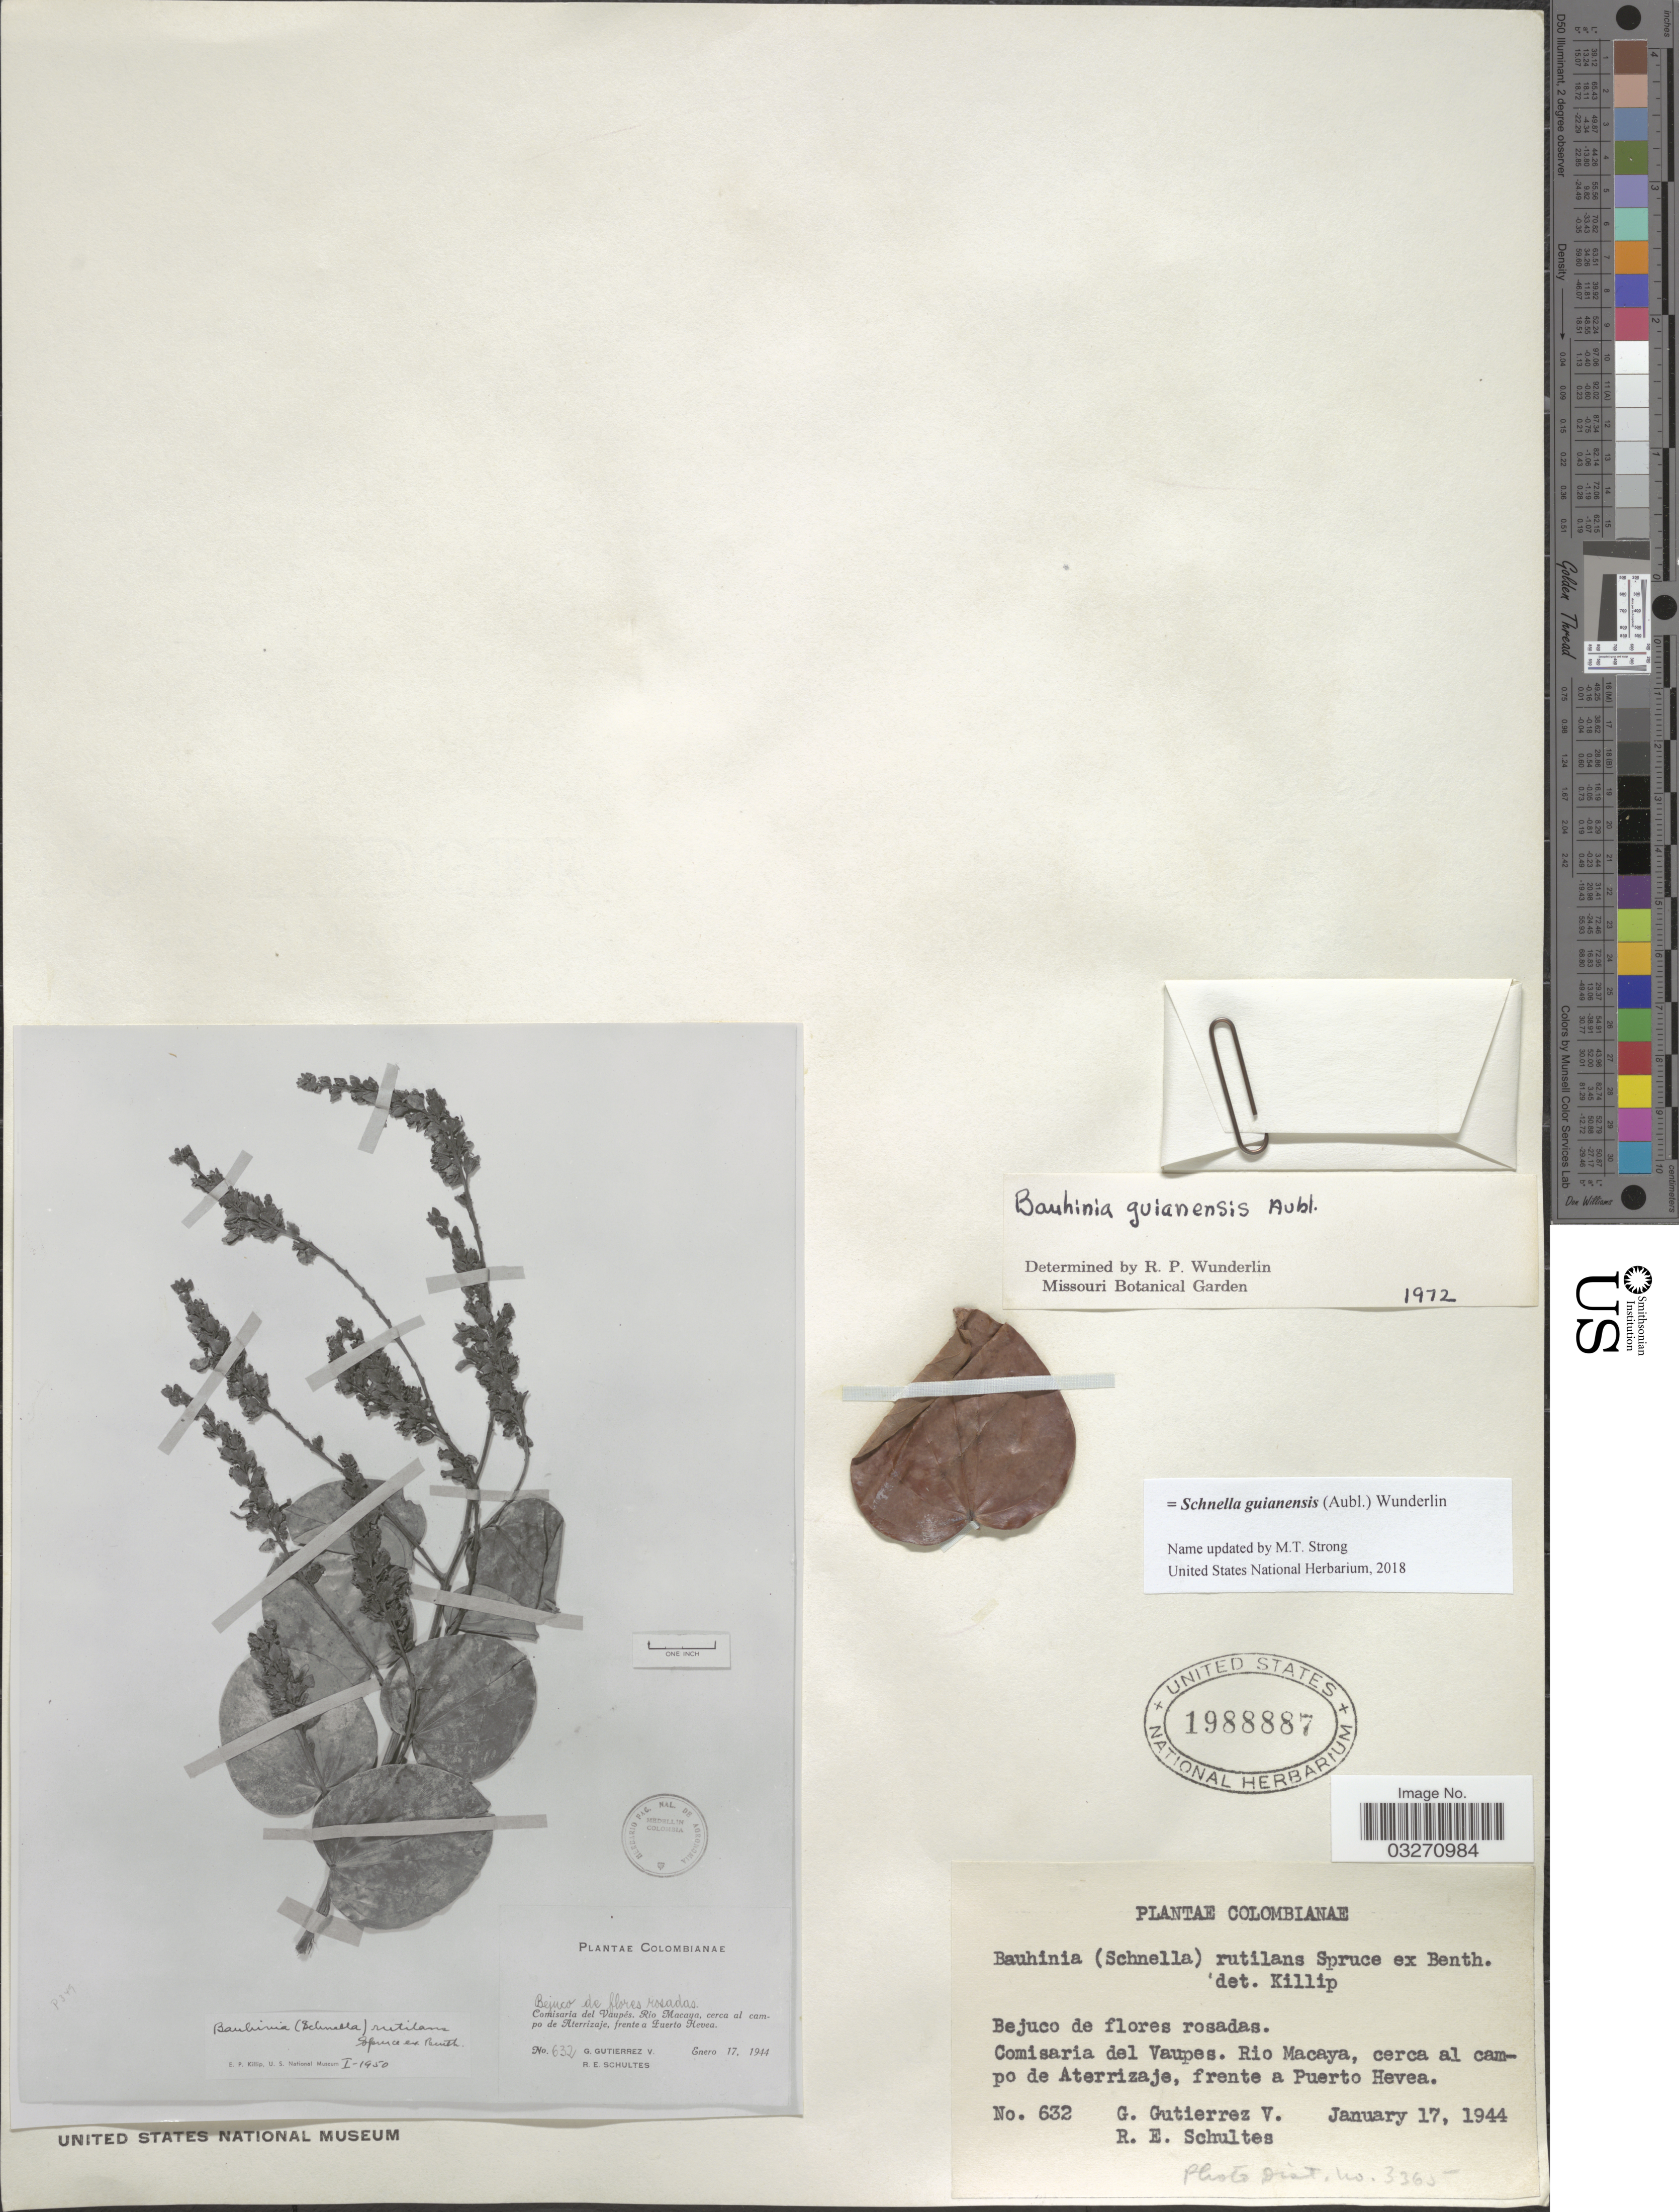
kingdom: Plantae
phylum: Tracheophyta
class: Magnoliopsida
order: Fabales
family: Fabaceae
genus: Schnella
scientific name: Schnella guianensis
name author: (Aubl.) Wunderlin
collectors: G. Gutiérrez V. & R. E. Schultes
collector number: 632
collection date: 1944-01-17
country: Colombia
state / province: Vaupés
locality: Comisaria del Vaupes. Rio Macaya, cerca al campo de Aterrizaje, frente a Puerto Hevea.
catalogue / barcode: US 1988887